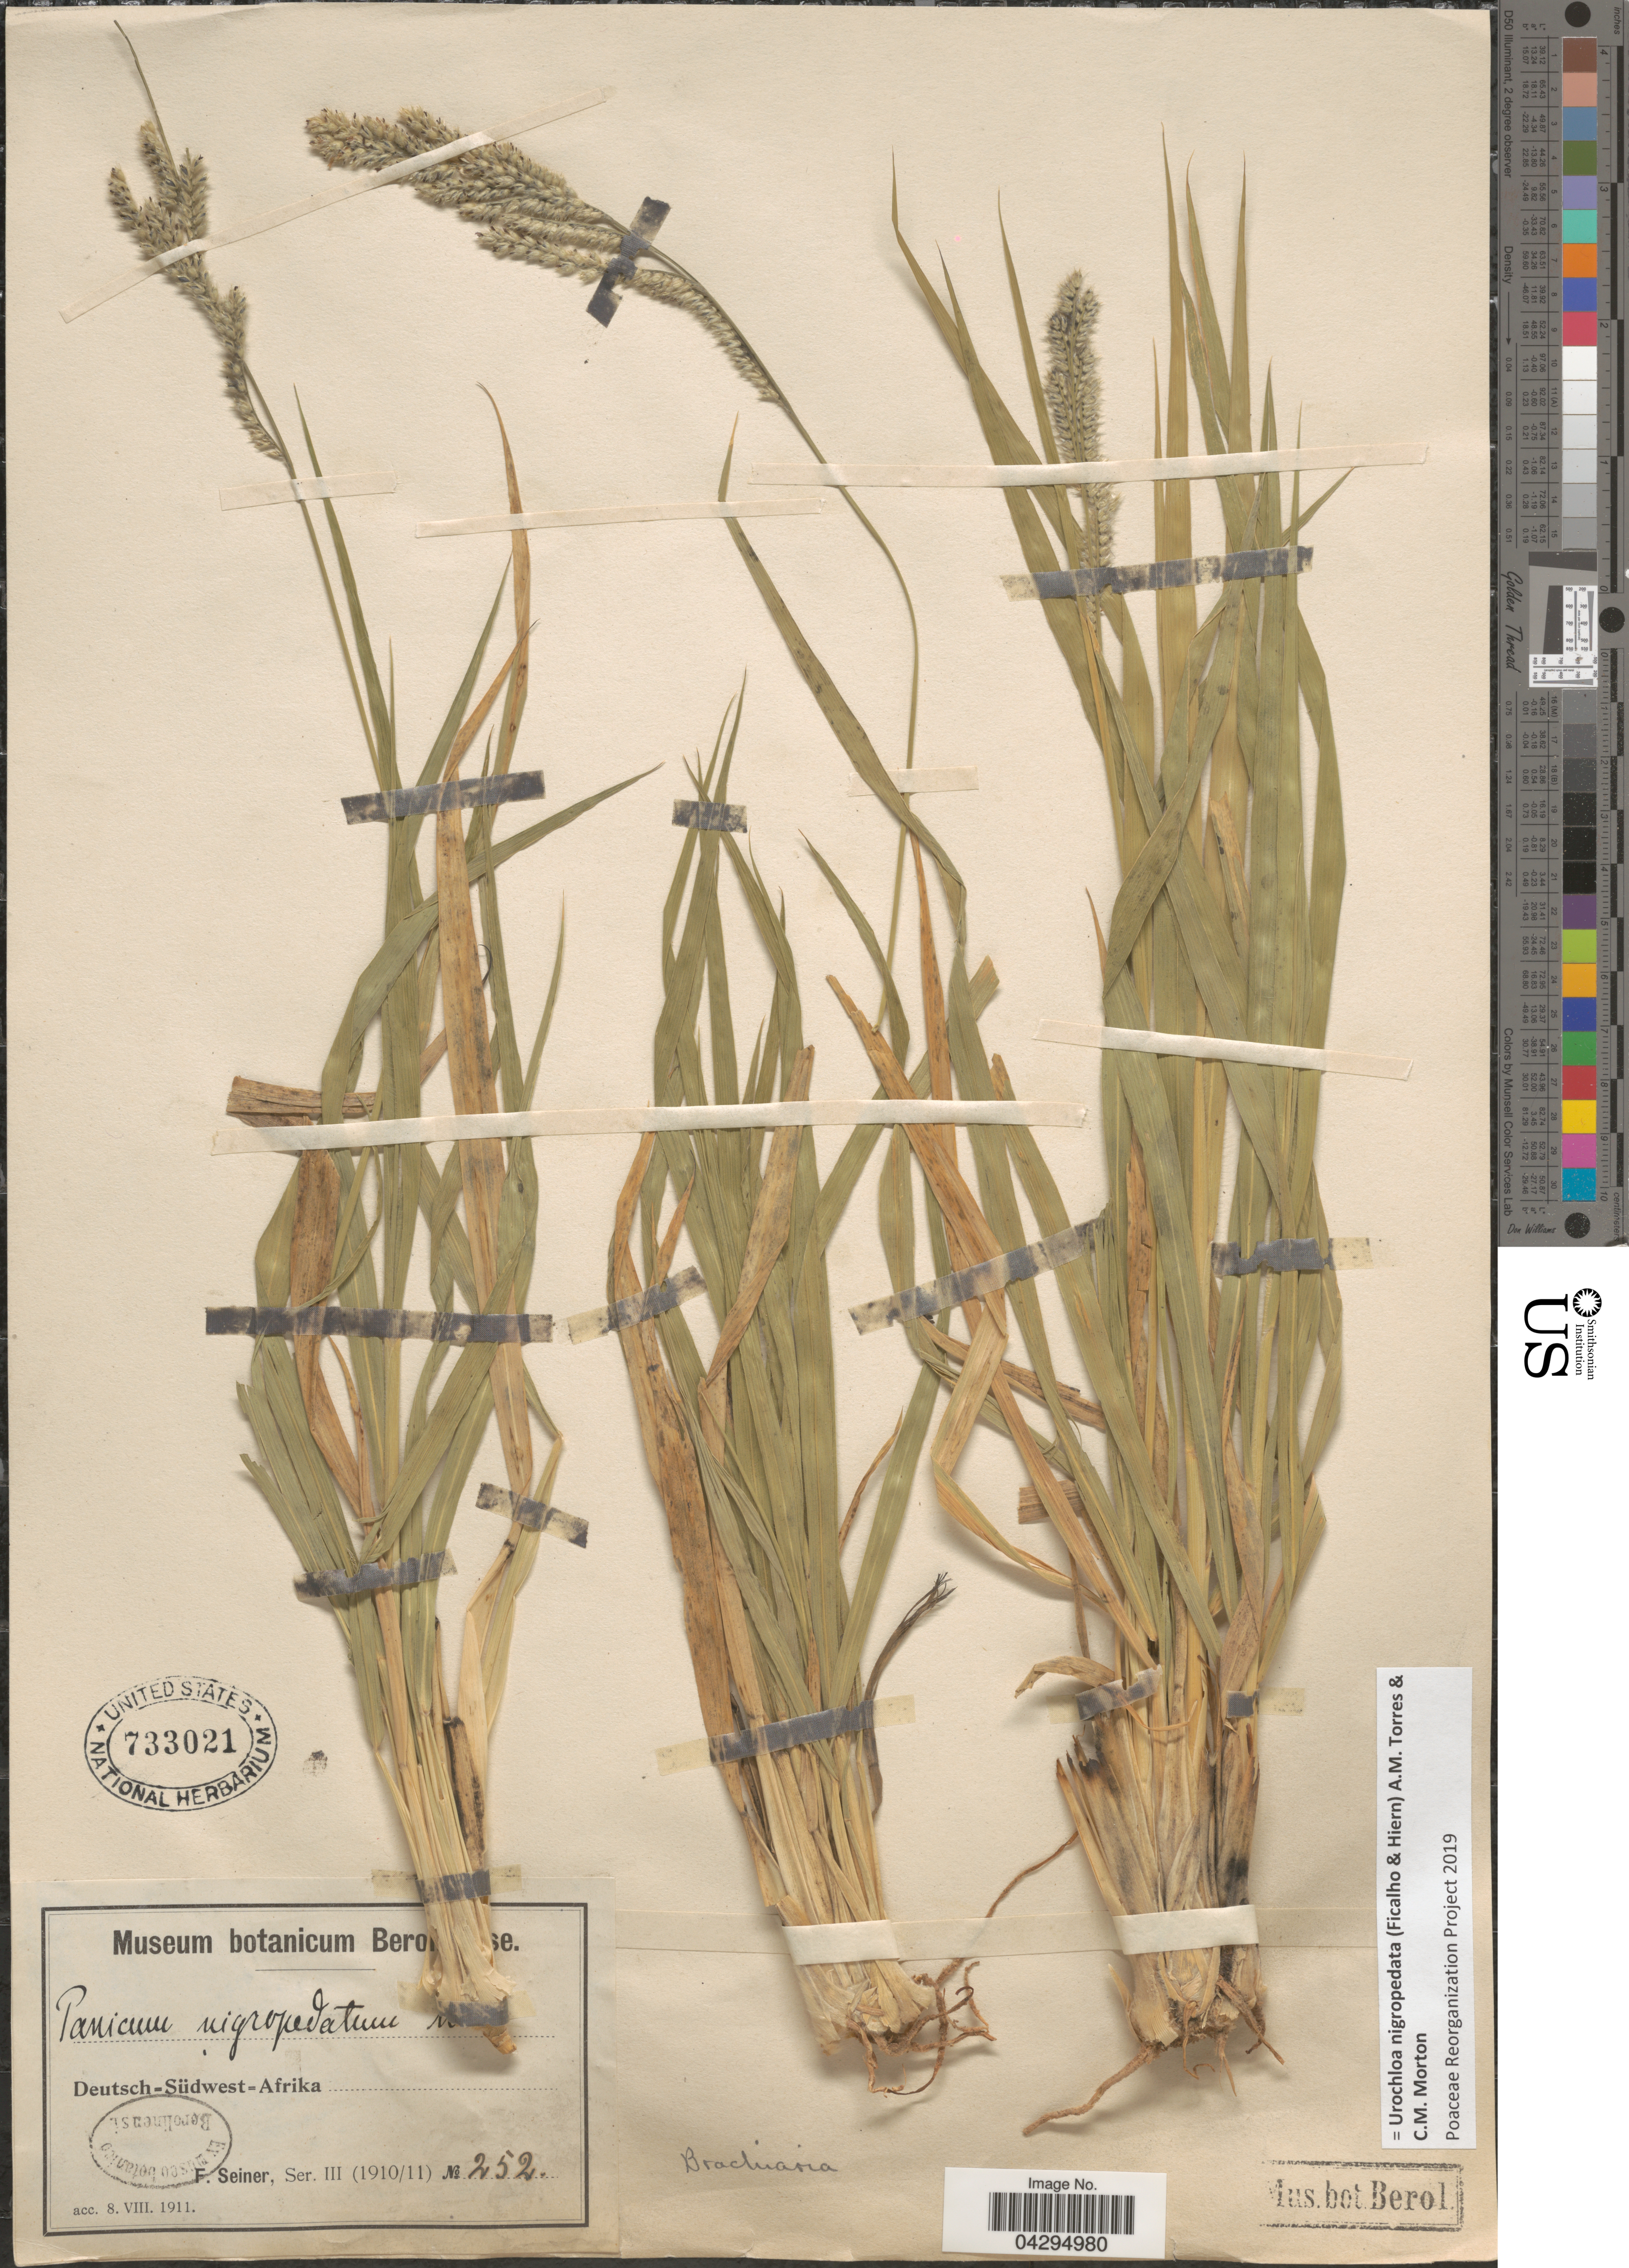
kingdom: Plantae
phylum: Tracheophyta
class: Liliopsida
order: Poales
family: Poaceae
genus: Urochloa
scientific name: Urochloa nigropedata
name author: (Ficalho & Hiern) A.M. Torres & C.M. Morton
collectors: F. Seiner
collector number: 252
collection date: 1910/1911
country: Namibia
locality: Deutsch-Südwest-Afrika.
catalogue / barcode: US 733021